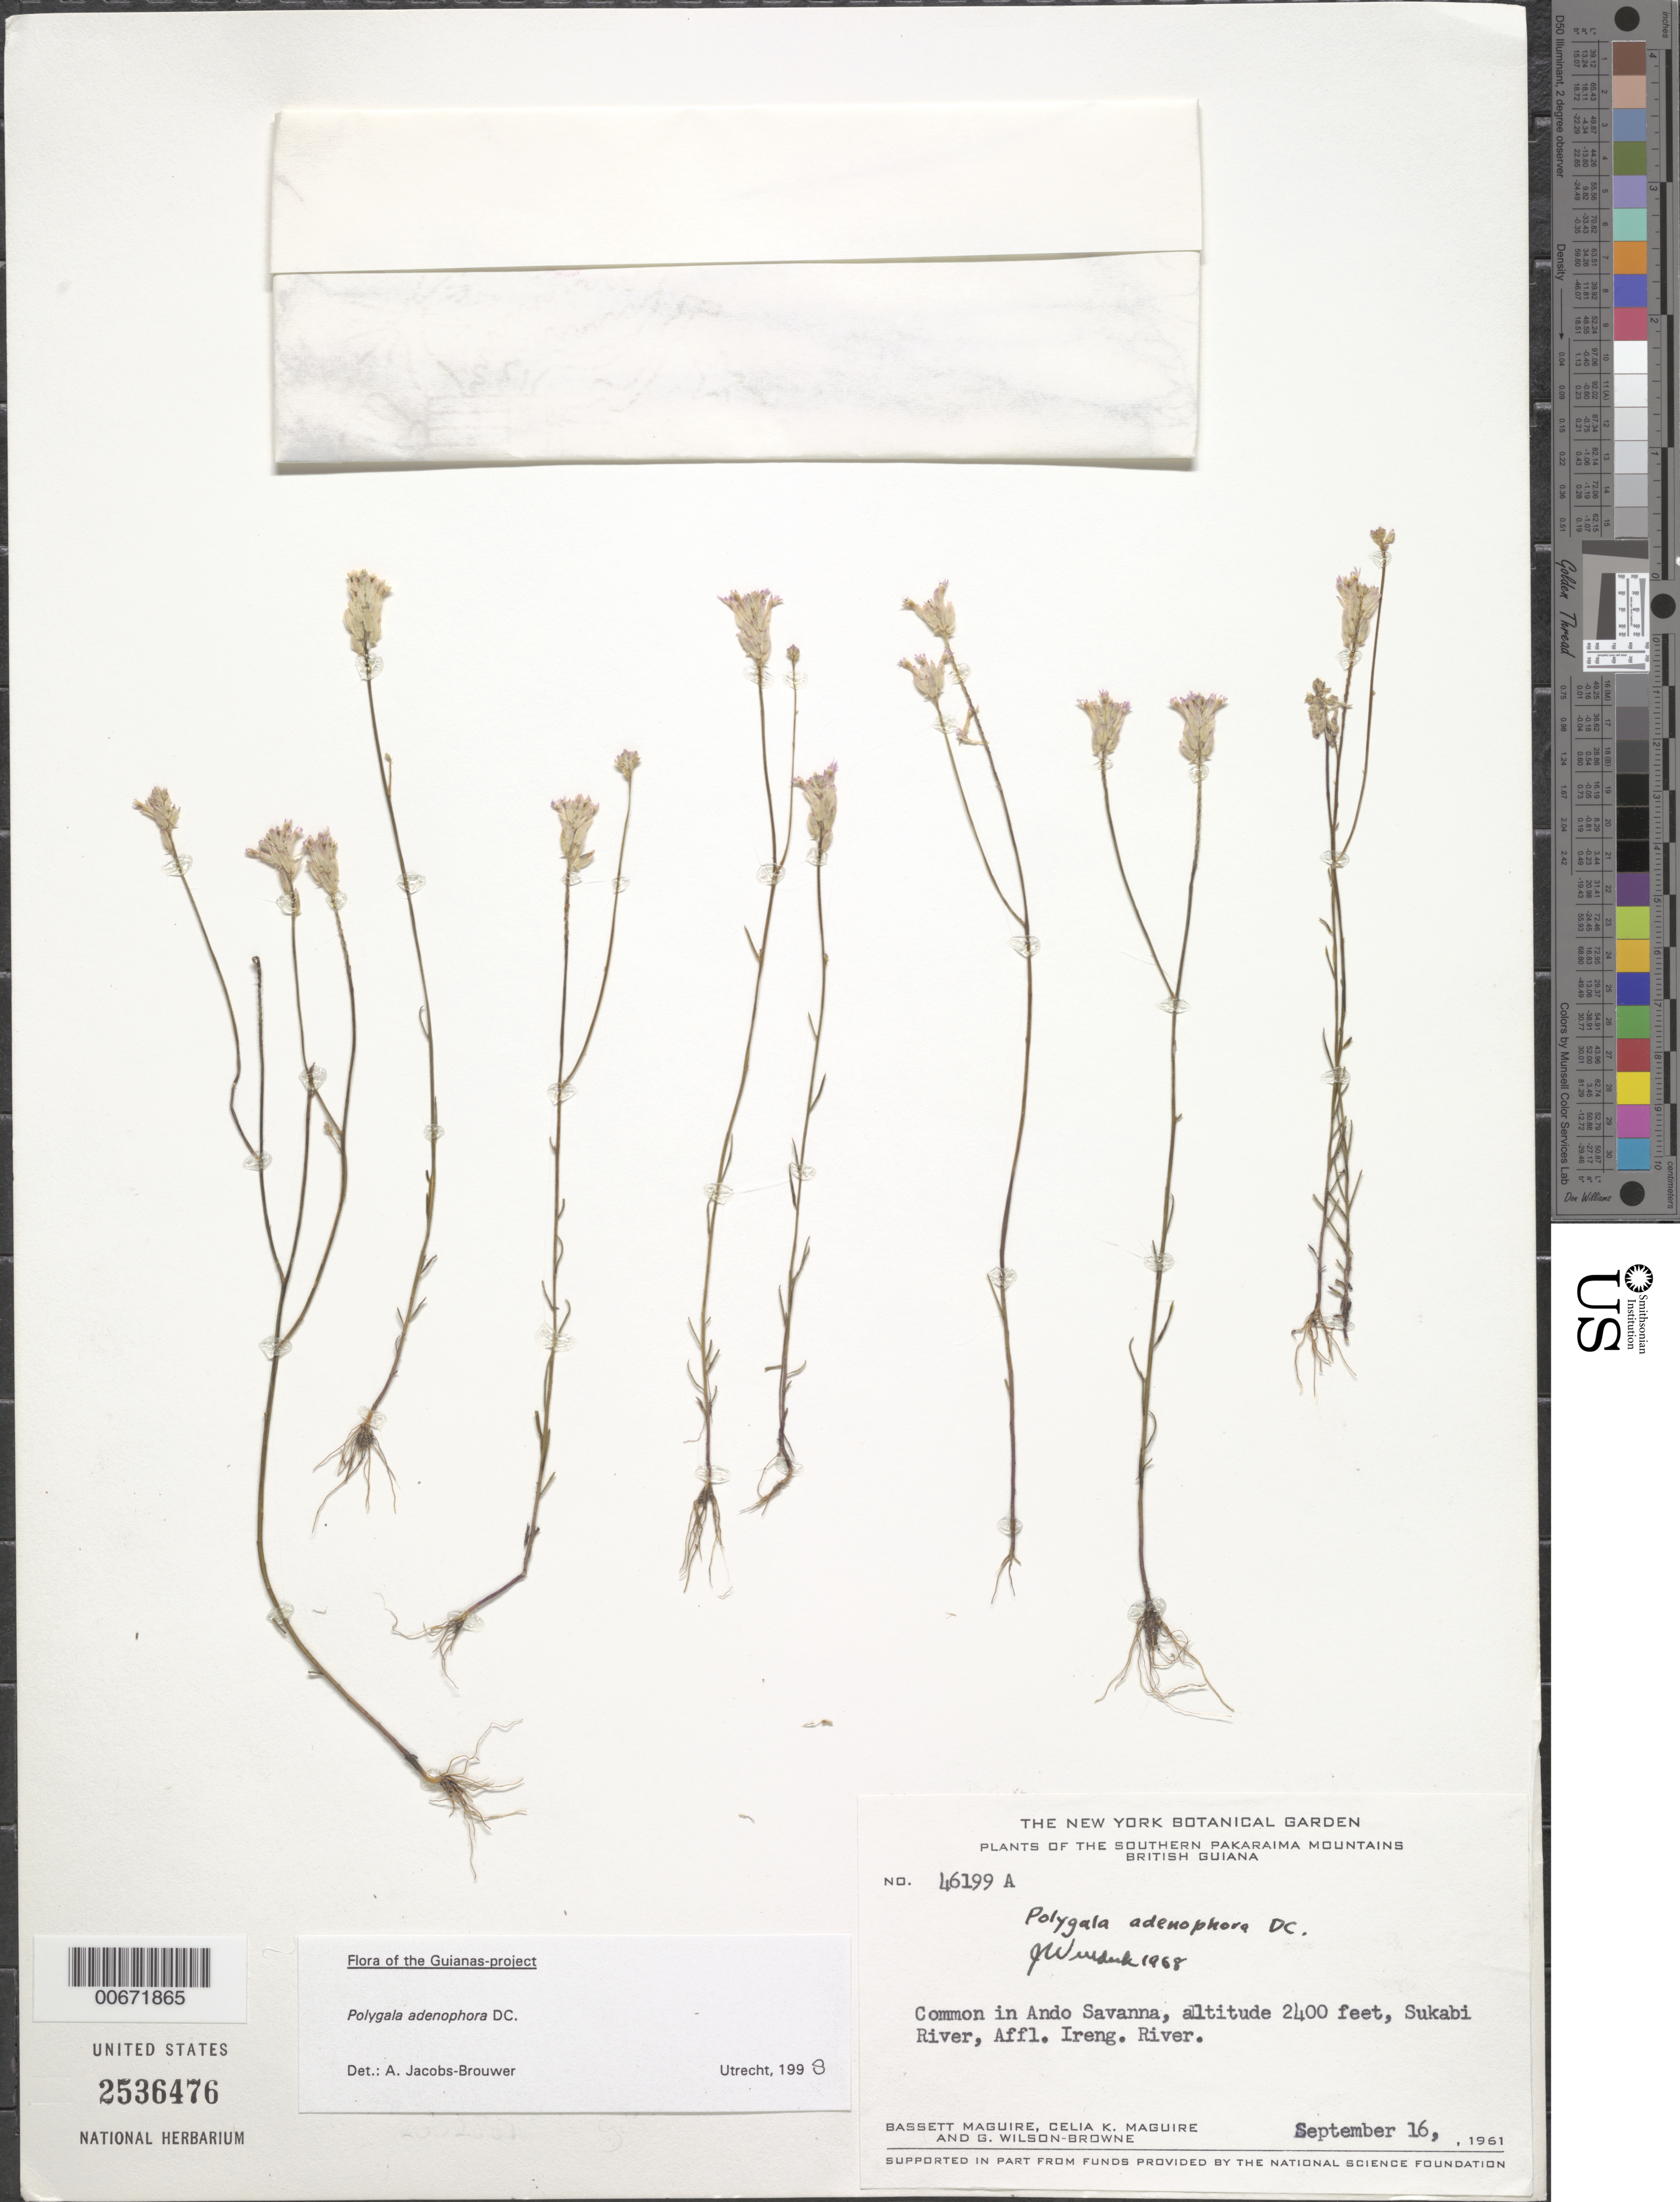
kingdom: Plantae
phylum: Tracheophyta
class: Magnoliopsida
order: Fabales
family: Polygalaceae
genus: Polygala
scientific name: Polygala adenophora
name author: DC.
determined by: Jacobs-Brouwer, A.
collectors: B. Maguire, C. K. Maguire & G. Wilson-Browne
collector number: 46199 A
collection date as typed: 16-Sep-61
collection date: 1961-09-16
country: Guyana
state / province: Potaro-Siparuni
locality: Pakaraima Mts., Ando Savanna, Sukabi River, affl. Ireng River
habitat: Savanna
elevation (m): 732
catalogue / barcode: US 2536476